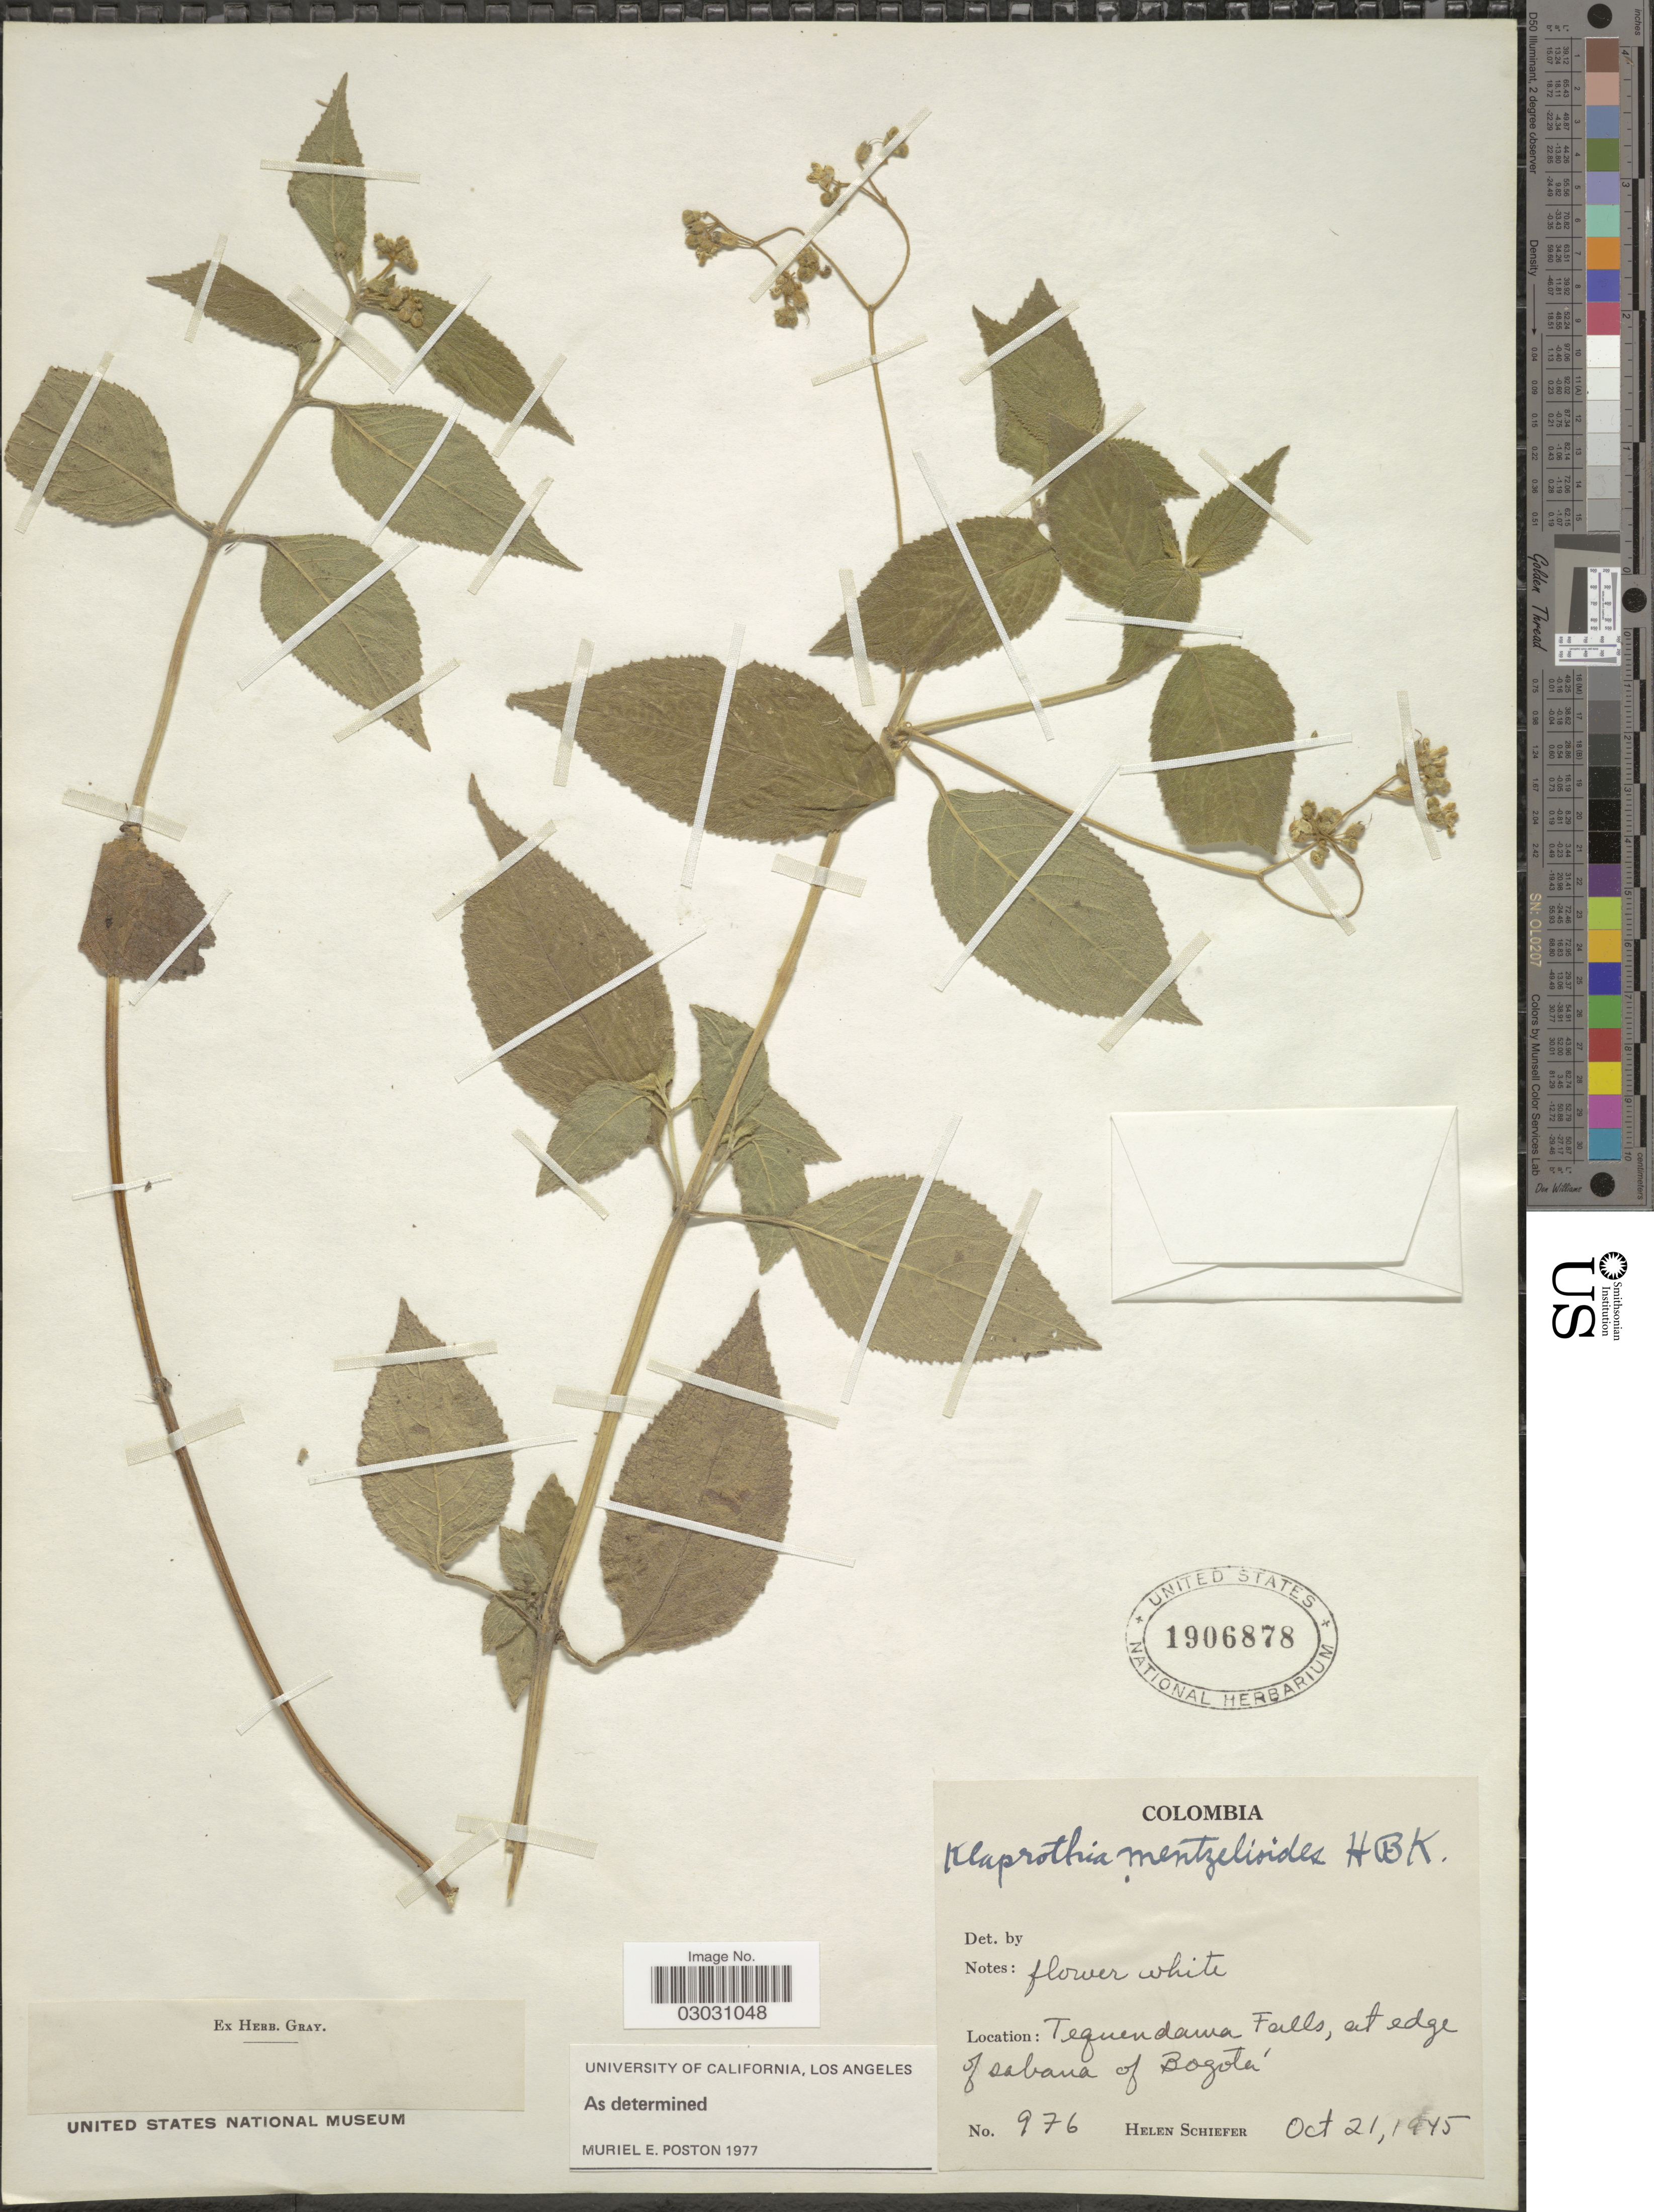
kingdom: Plantae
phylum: Tracheophyta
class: Magnoliopsida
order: Cornales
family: Loasaceae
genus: Klaprothia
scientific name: Klaprothia mentzelioides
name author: Kunth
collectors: H. Schiefer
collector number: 976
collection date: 1945-10-21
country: Colombia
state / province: Bogota D.C.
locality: Tequendama Falls, at edge of sabana of Bogotá.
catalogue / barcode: US 1806878